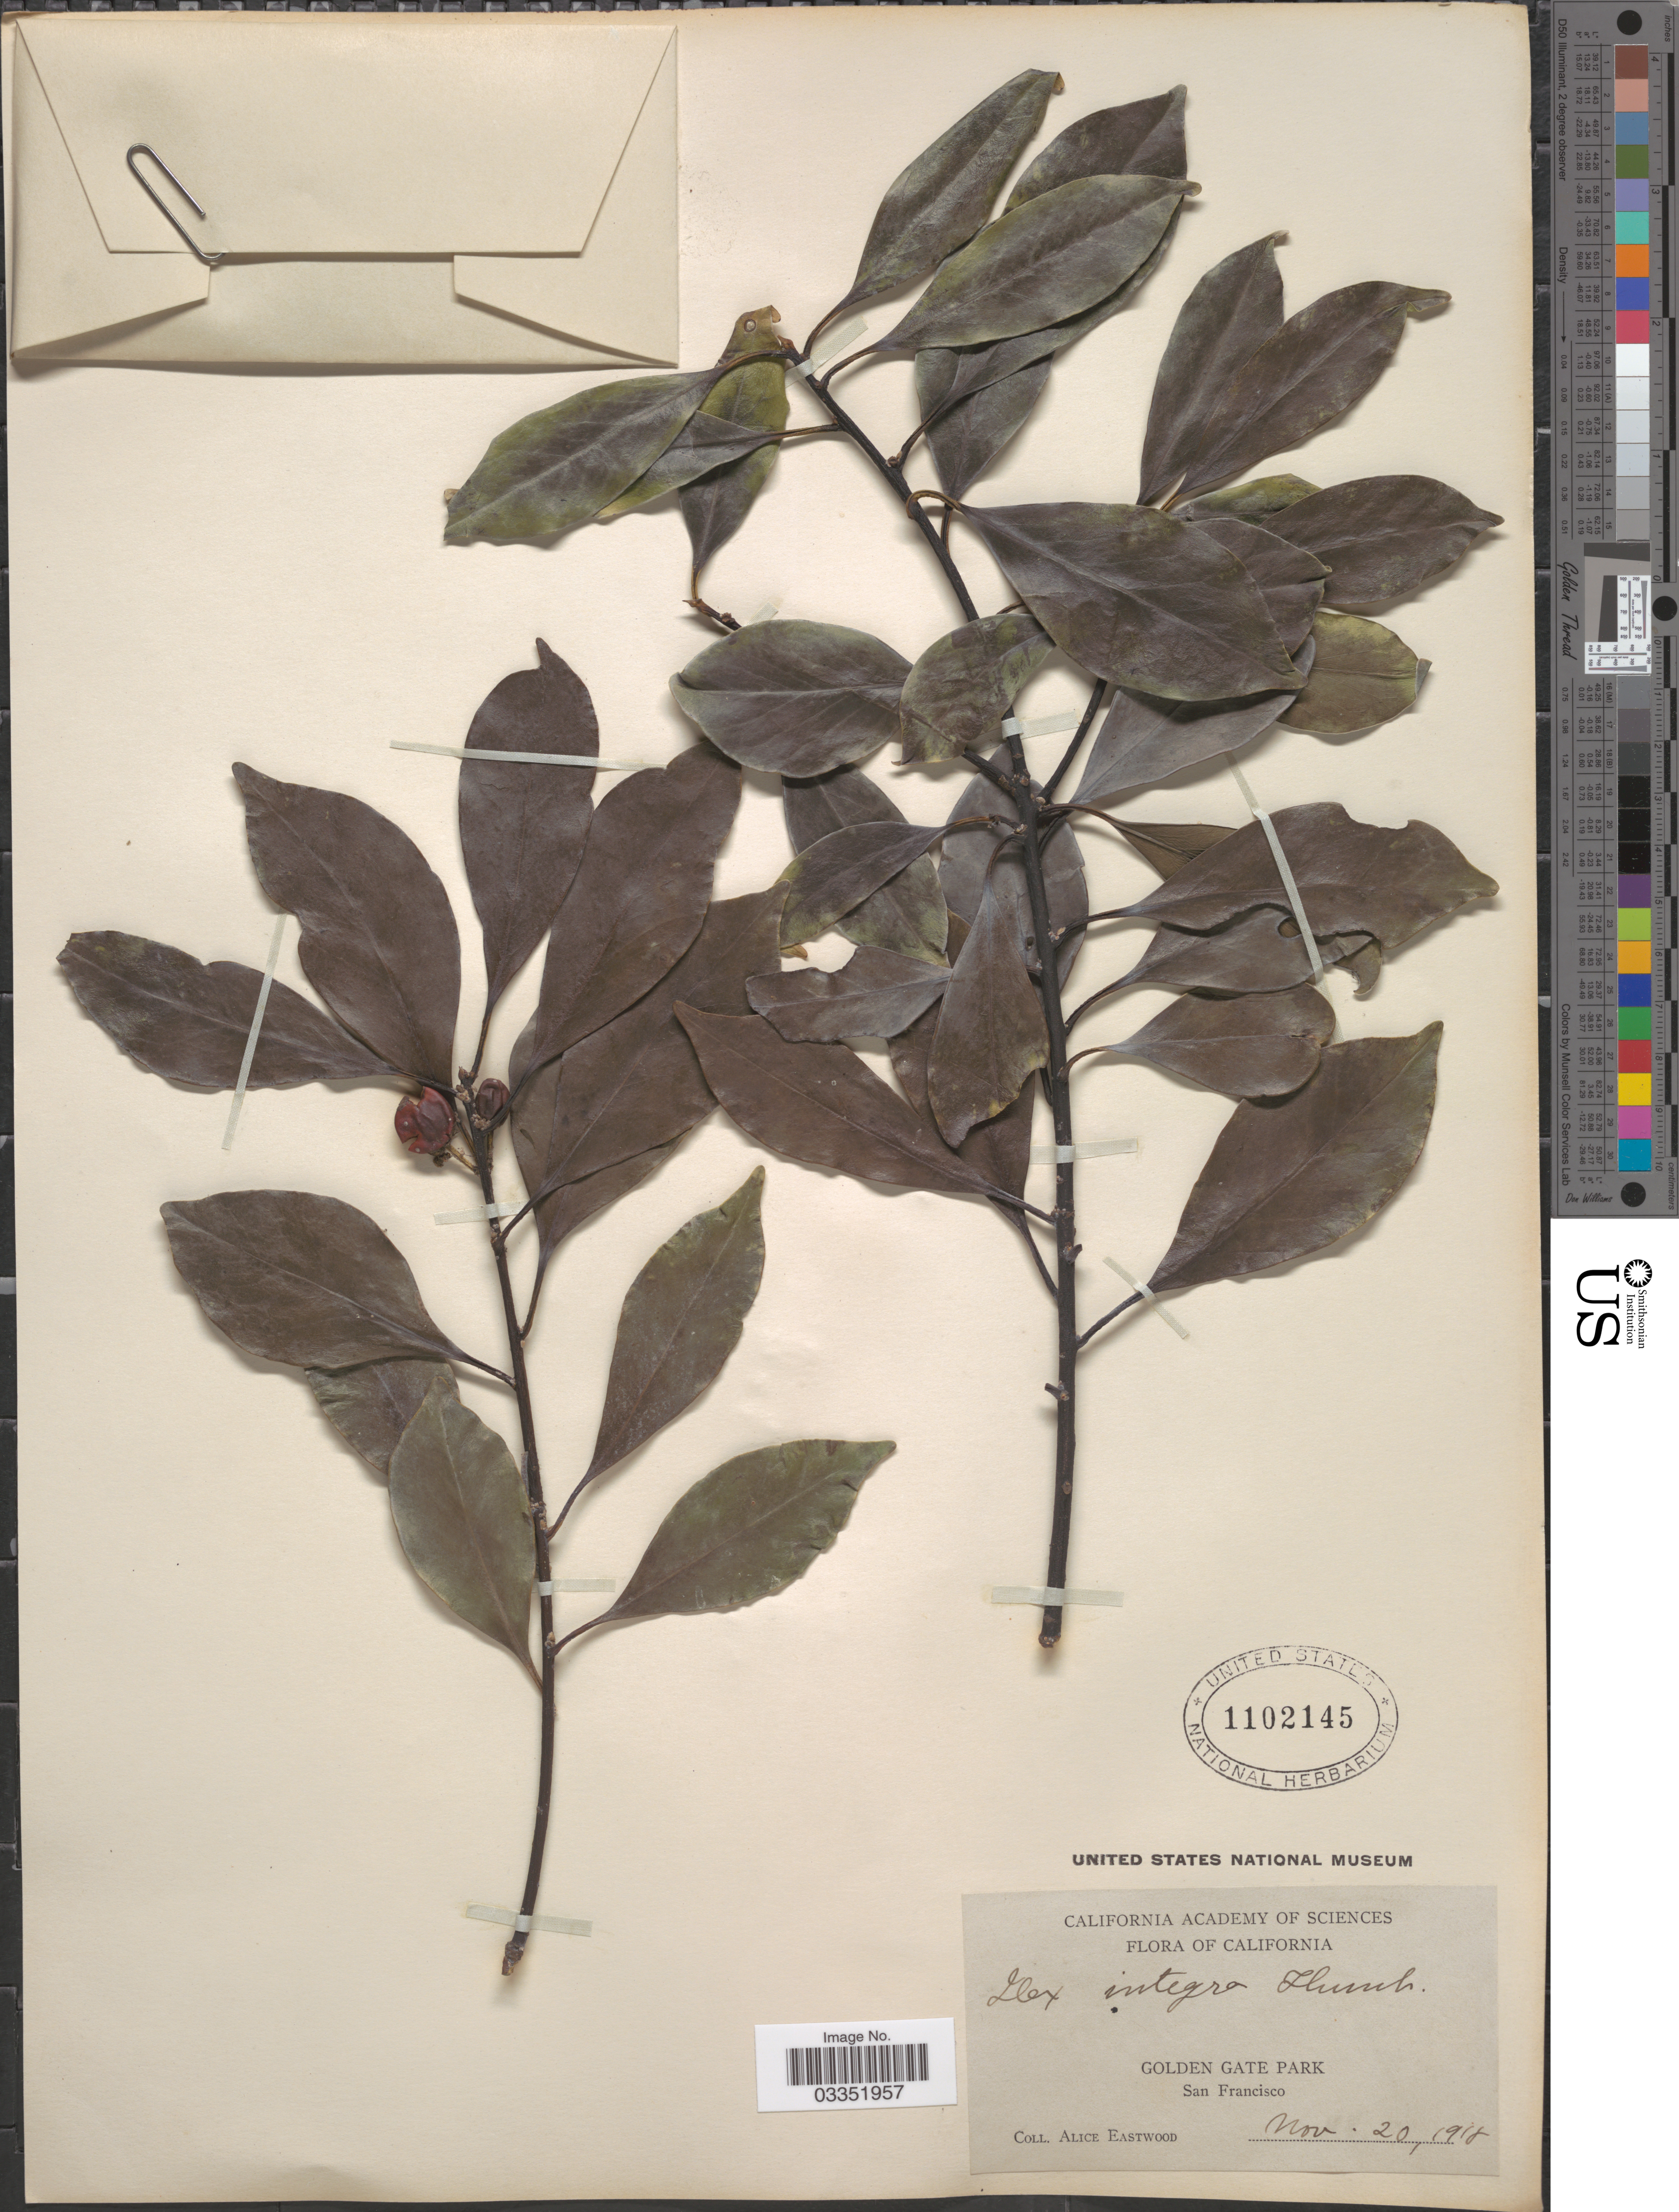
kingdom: Plantae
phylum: Tracheophyta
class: Magnoliopsida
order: Aquifoliales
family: Aquifoliaceae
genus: Ilex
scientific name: Ilex integra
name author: Thunb.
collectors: A. Eastwood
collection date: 1918-11-20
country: United States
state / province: California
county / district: San Francisco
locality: Golden Gate Park. San Francisco.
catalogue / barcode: US 1102145